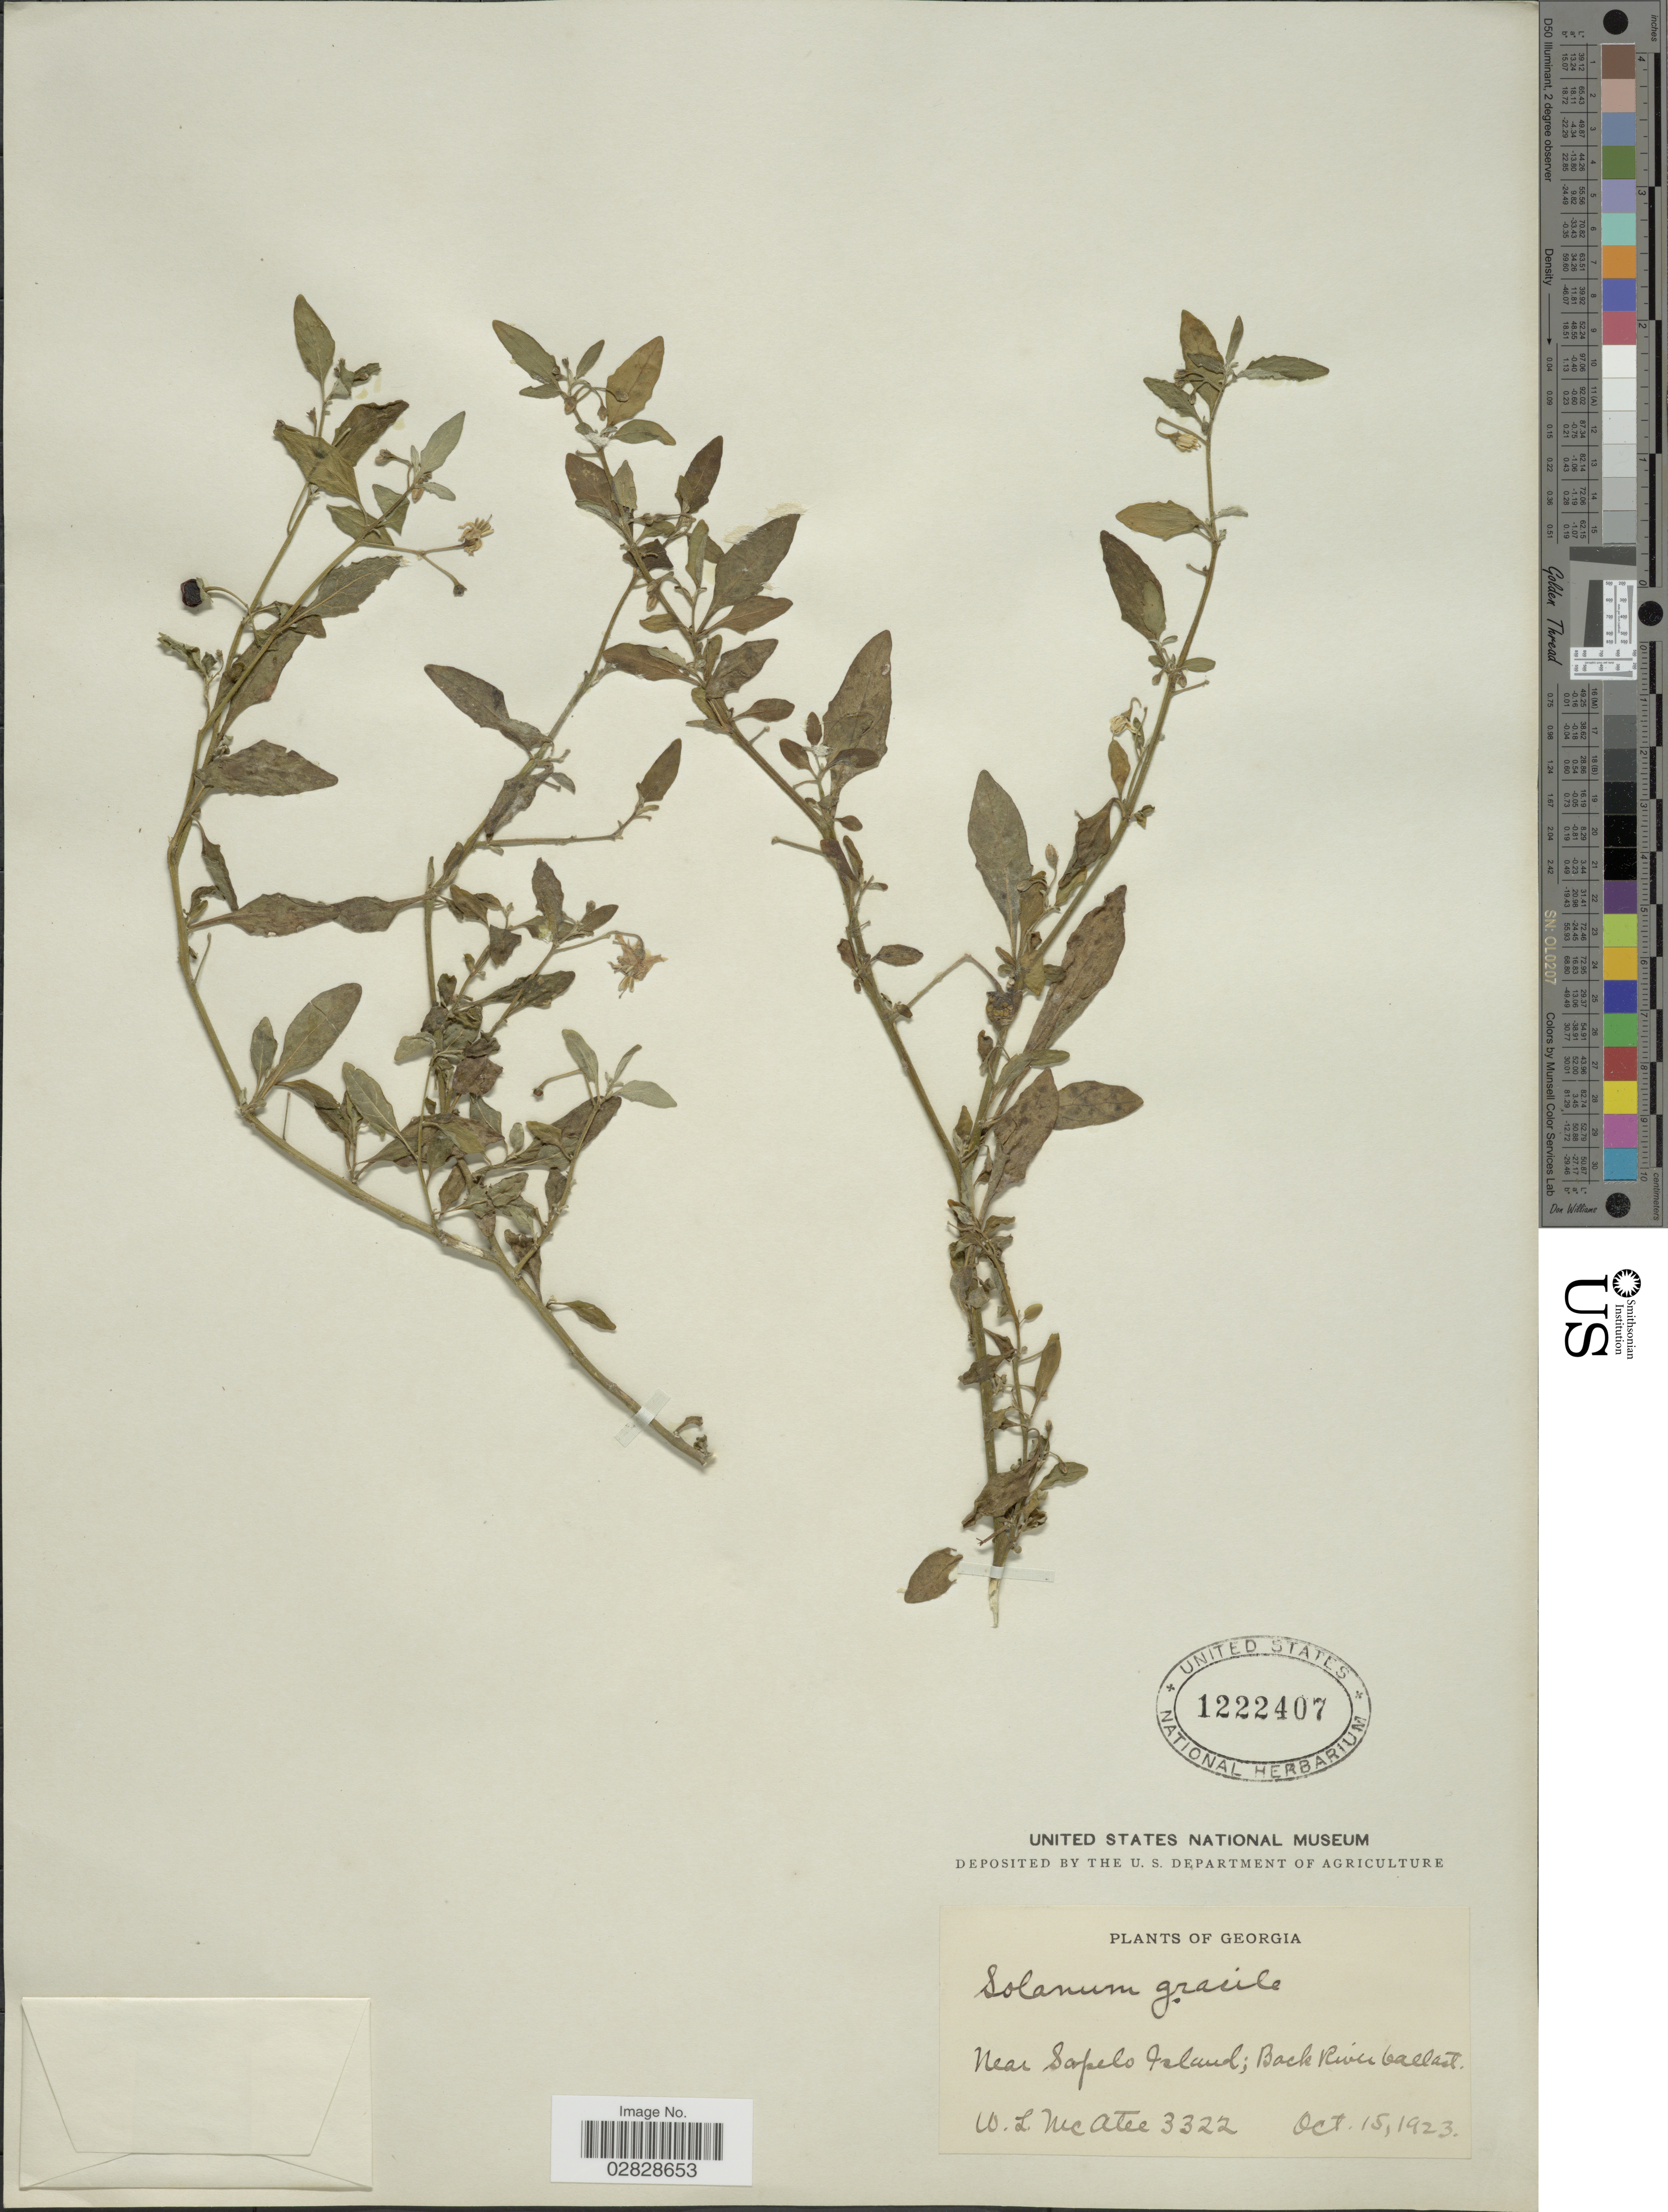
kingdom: Plantae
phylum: Tracheophyta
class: Magnoliopsida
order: Solanales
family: Solanaceae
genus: Solanum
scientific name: Solanum gracile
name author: Link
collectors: W. McAtee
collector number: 3322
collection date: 1923-10-15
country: United States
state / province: Georgia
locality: Near Sapelo Island; Back River Ballast.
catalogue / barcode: US 1222407